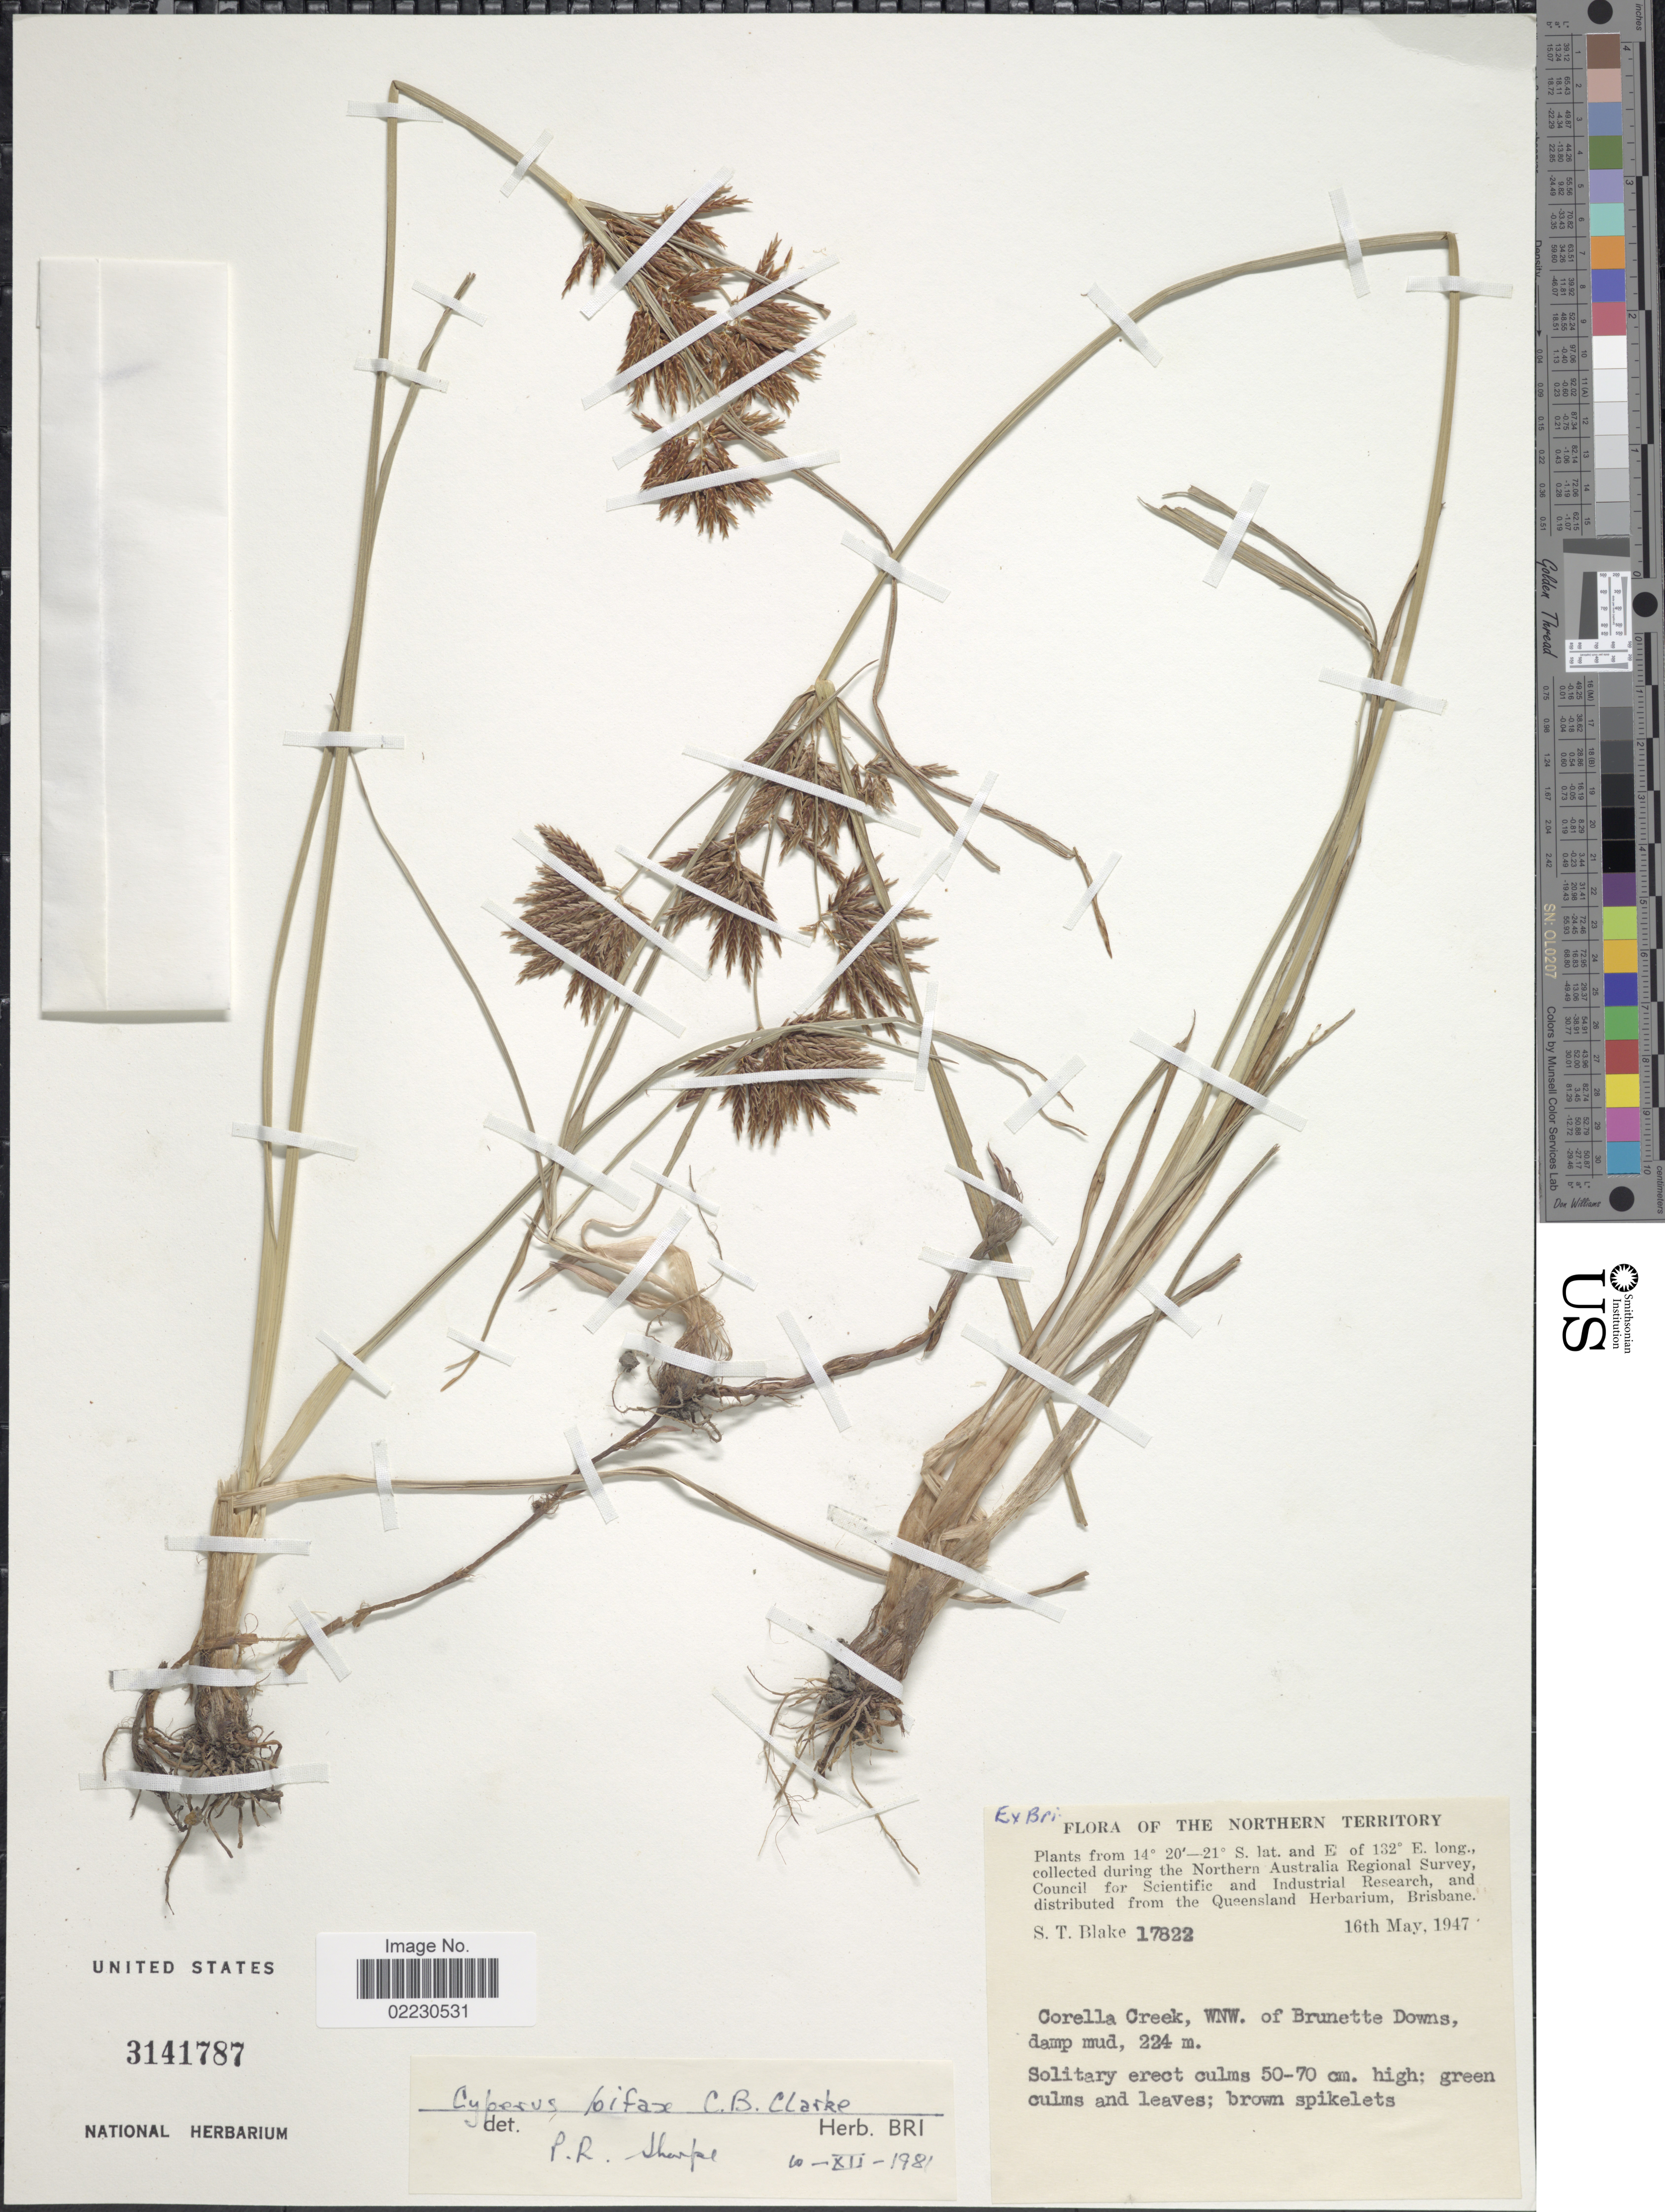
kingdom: Plantae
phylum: Tracheophyta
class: Liliopsida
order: Poales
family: Cyperaceae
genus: Cyperus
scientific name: Cyperus bifax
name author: C.B. Clarke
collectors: S. T. Blake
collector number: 17822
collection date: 1947-05-16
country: Australia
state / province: Northern Territory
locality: Corella Creek, WNW. of Brunette Downs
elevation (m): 224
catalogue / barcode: US 3141787